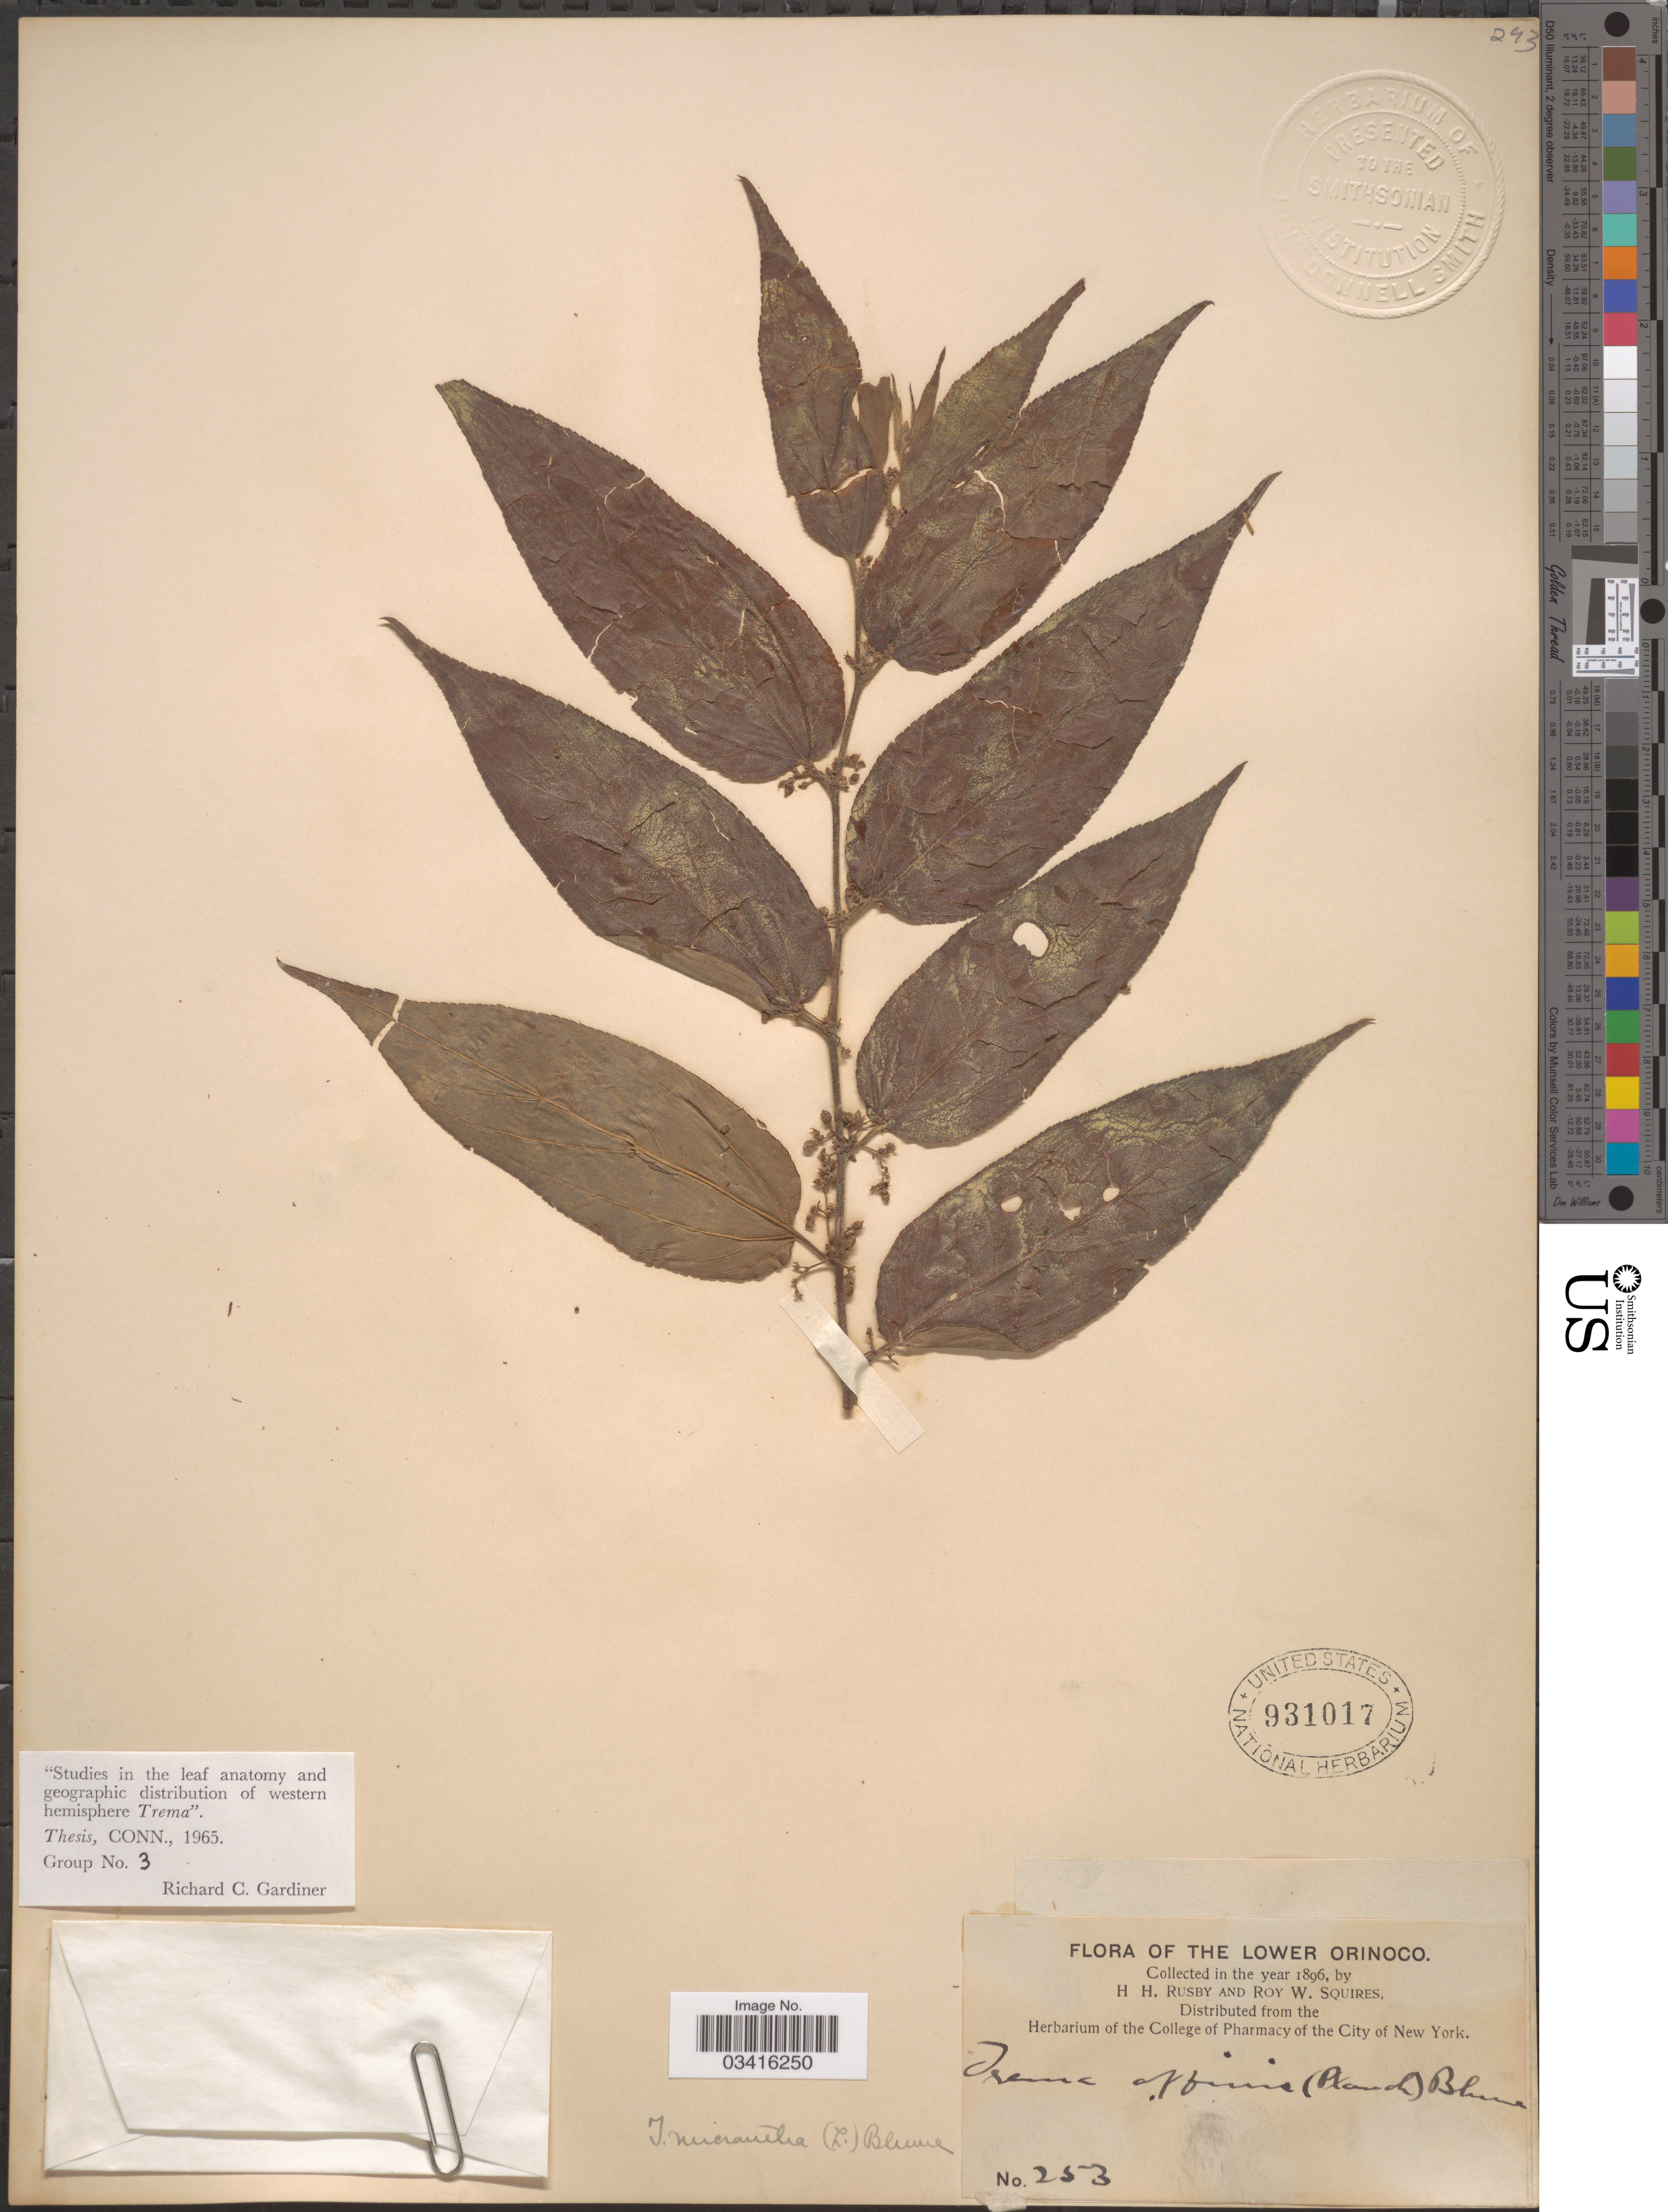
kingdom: Plantae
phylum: Tracheophyta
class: Magnoliopsida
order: Rosales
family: Cannabaceae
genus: Trema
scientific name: Trema micranthum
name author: (L.) Blume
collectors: H. H. Rusby & R. Squires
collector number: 253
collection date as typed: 1896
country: Venezuela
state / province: Delta Amacuro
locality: Lower Orinoco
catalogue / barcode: US 931017